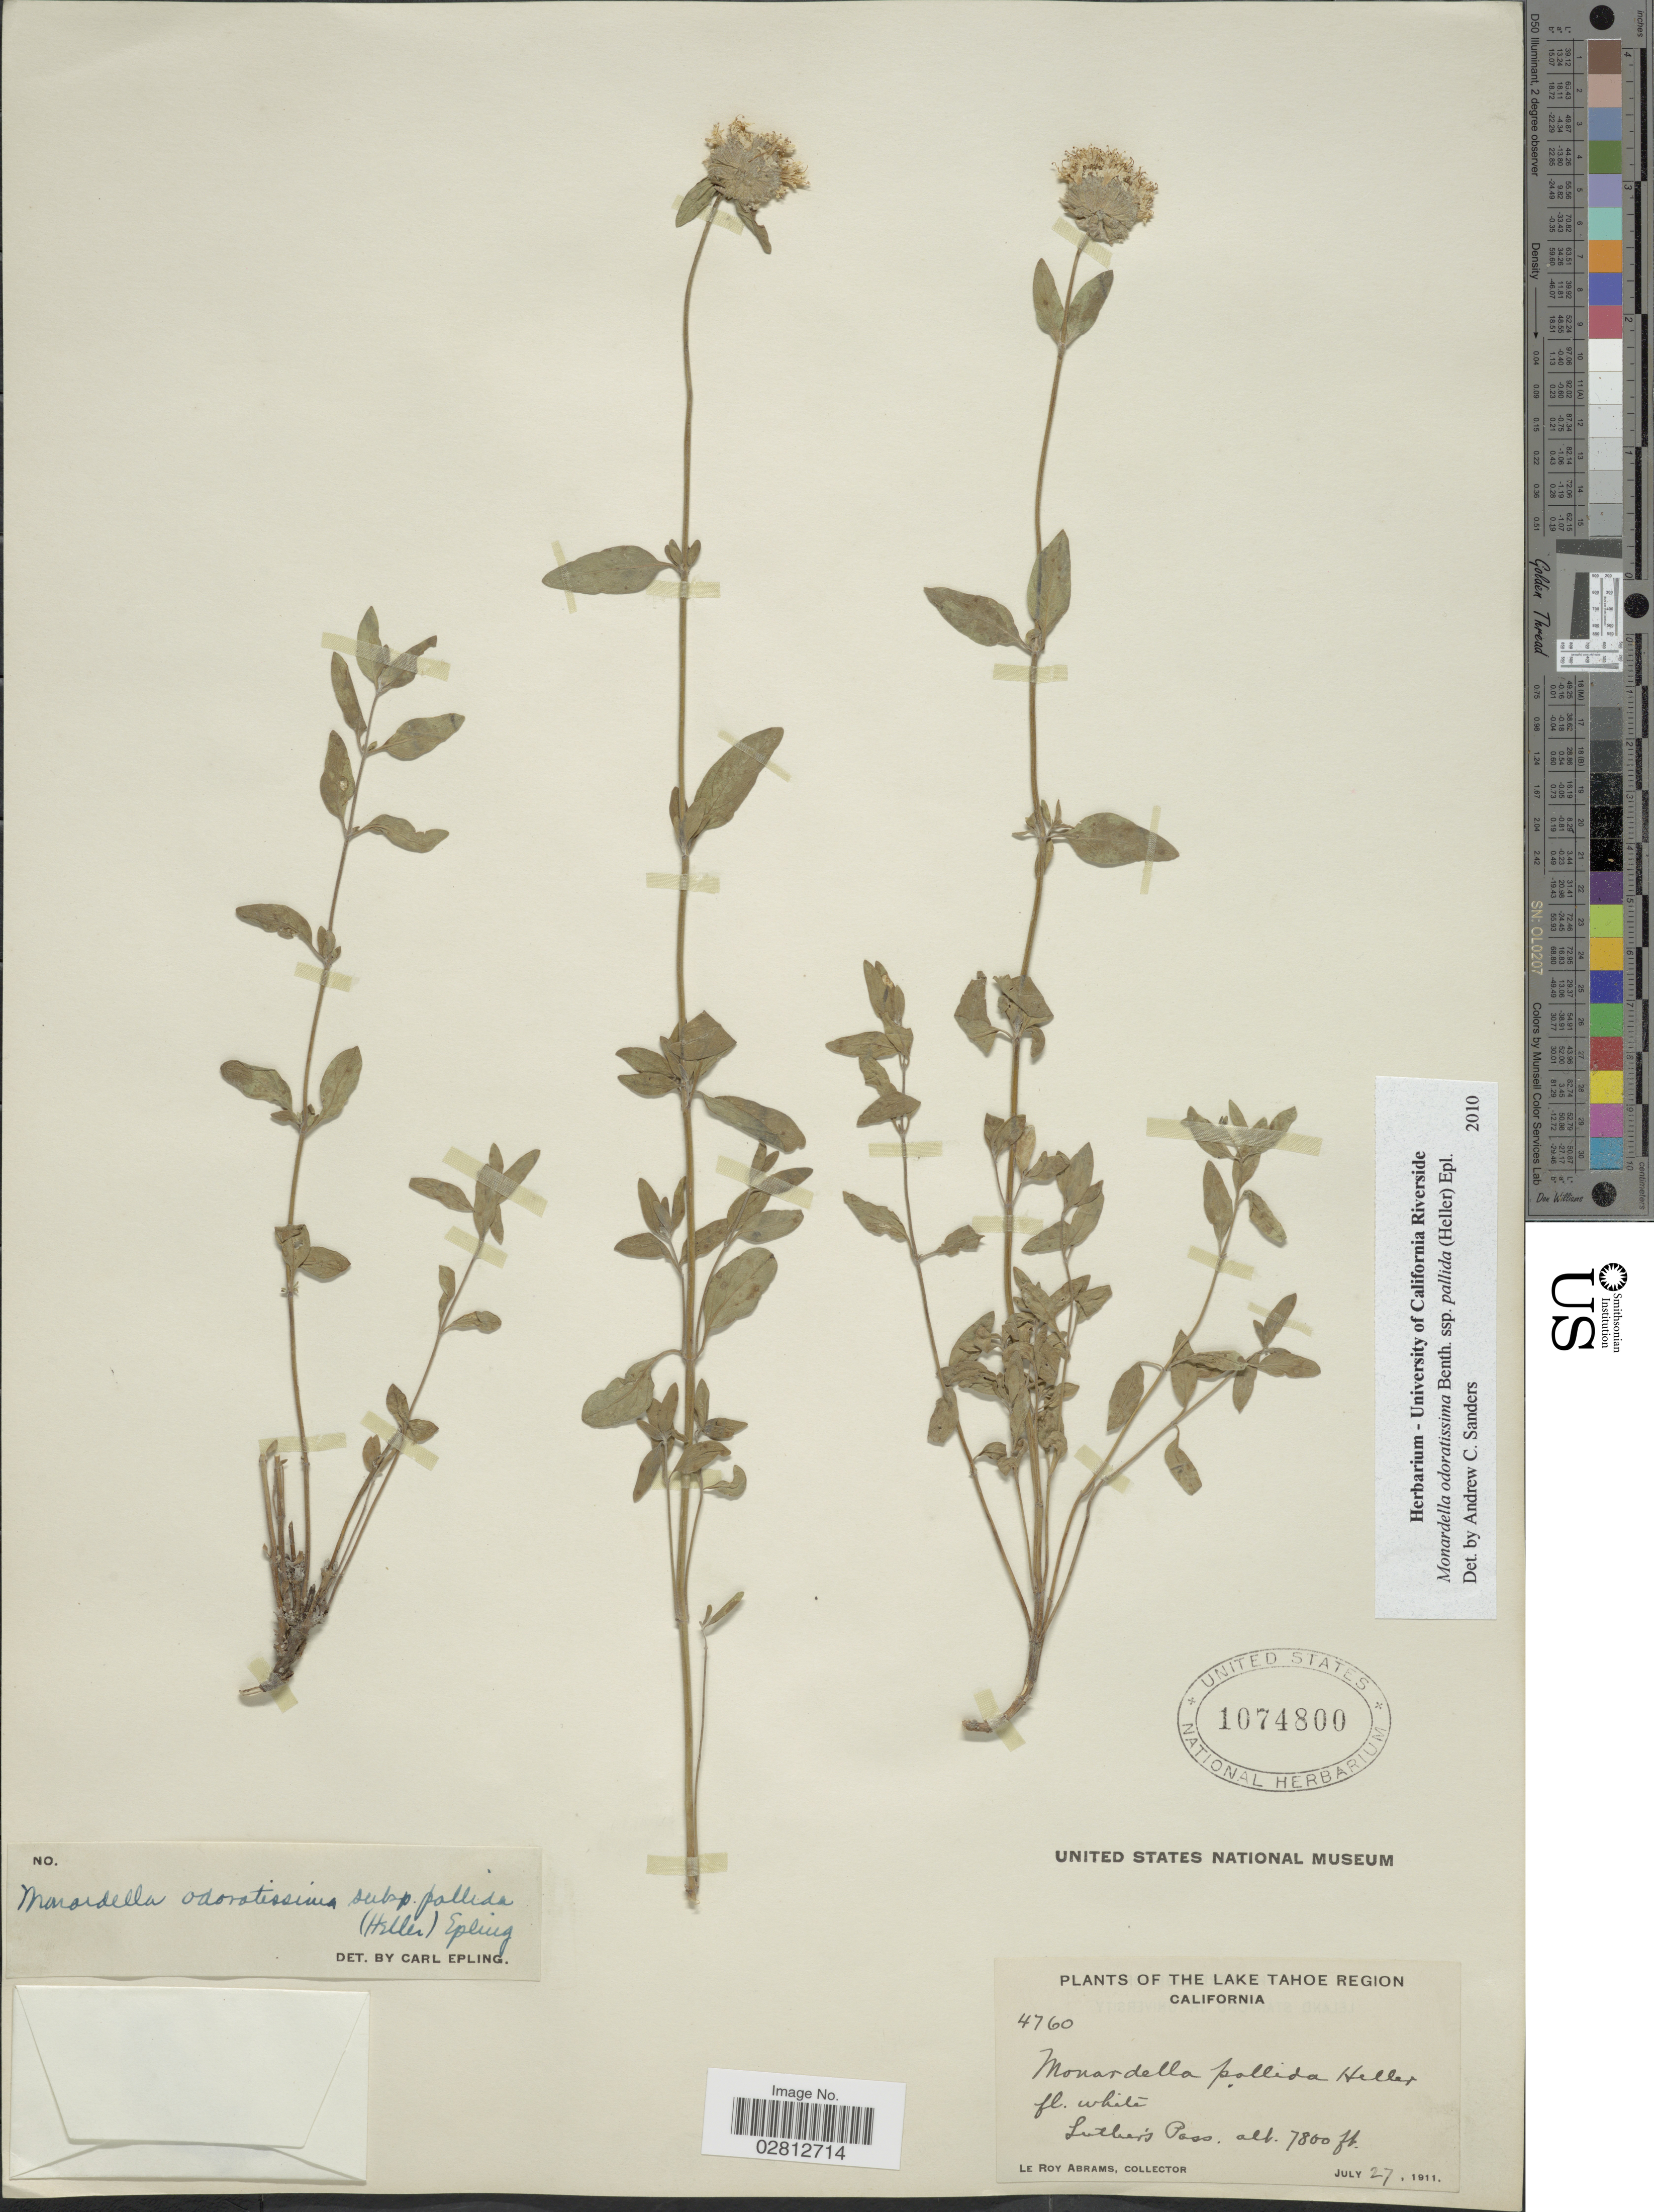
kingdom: Plantae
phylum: Tracheophyta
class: Magnoliopsida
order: Lamiales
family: Lamiaceae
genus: Monardella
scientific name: Monardella odoratissima subsp. pallida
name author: (A. Heller) Epling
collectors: L. Abrams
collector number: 4760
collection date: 1911-07-27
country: United States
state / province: California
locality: Lake Tahoe Region, Luther's Pass.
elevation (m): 2377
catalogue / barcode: US 1074800